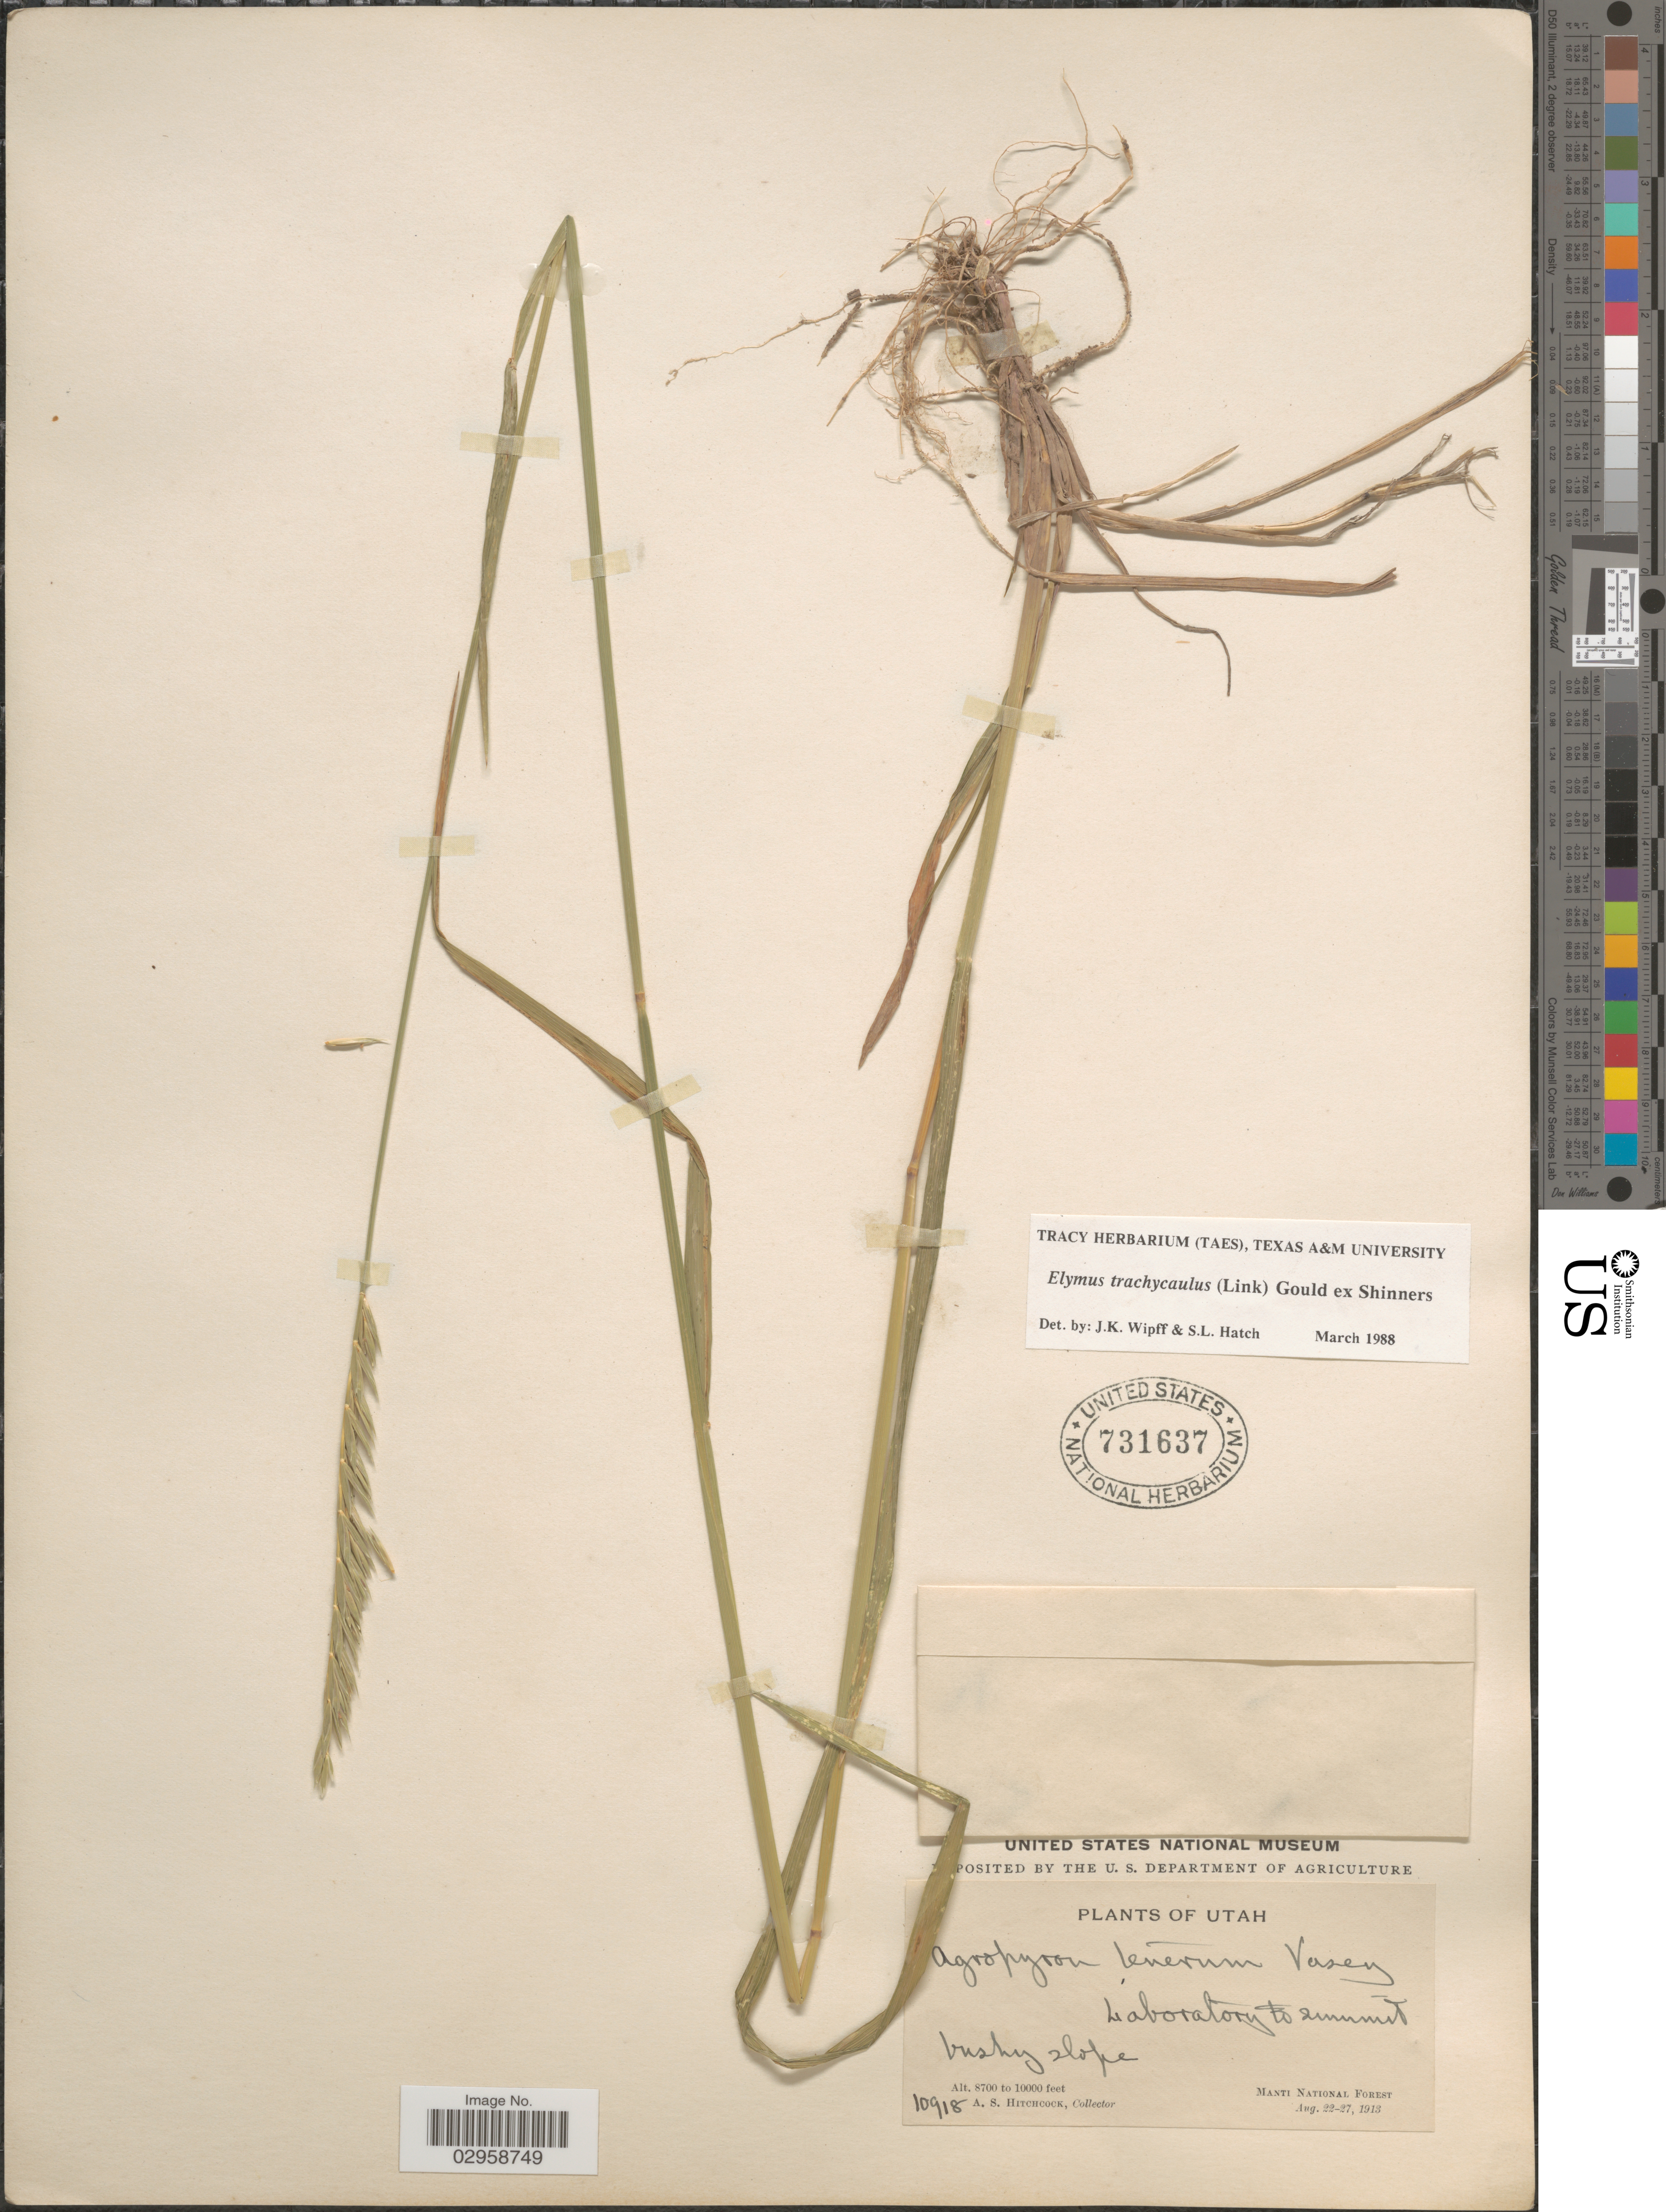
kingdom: Plantae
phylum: Tracheophyta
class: Liliopsida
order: Poales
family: Poaceae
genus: Elymus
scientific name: Elymus trachycaulus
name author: (Link) Gould ex Shinners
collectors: A. S. Hitchcock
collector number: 10918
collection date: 1913-08-22/1913-08-27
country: United States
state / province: Utah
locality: Laboratory to summit. Manti National Forest.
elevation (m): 2652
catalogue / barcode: US 731637